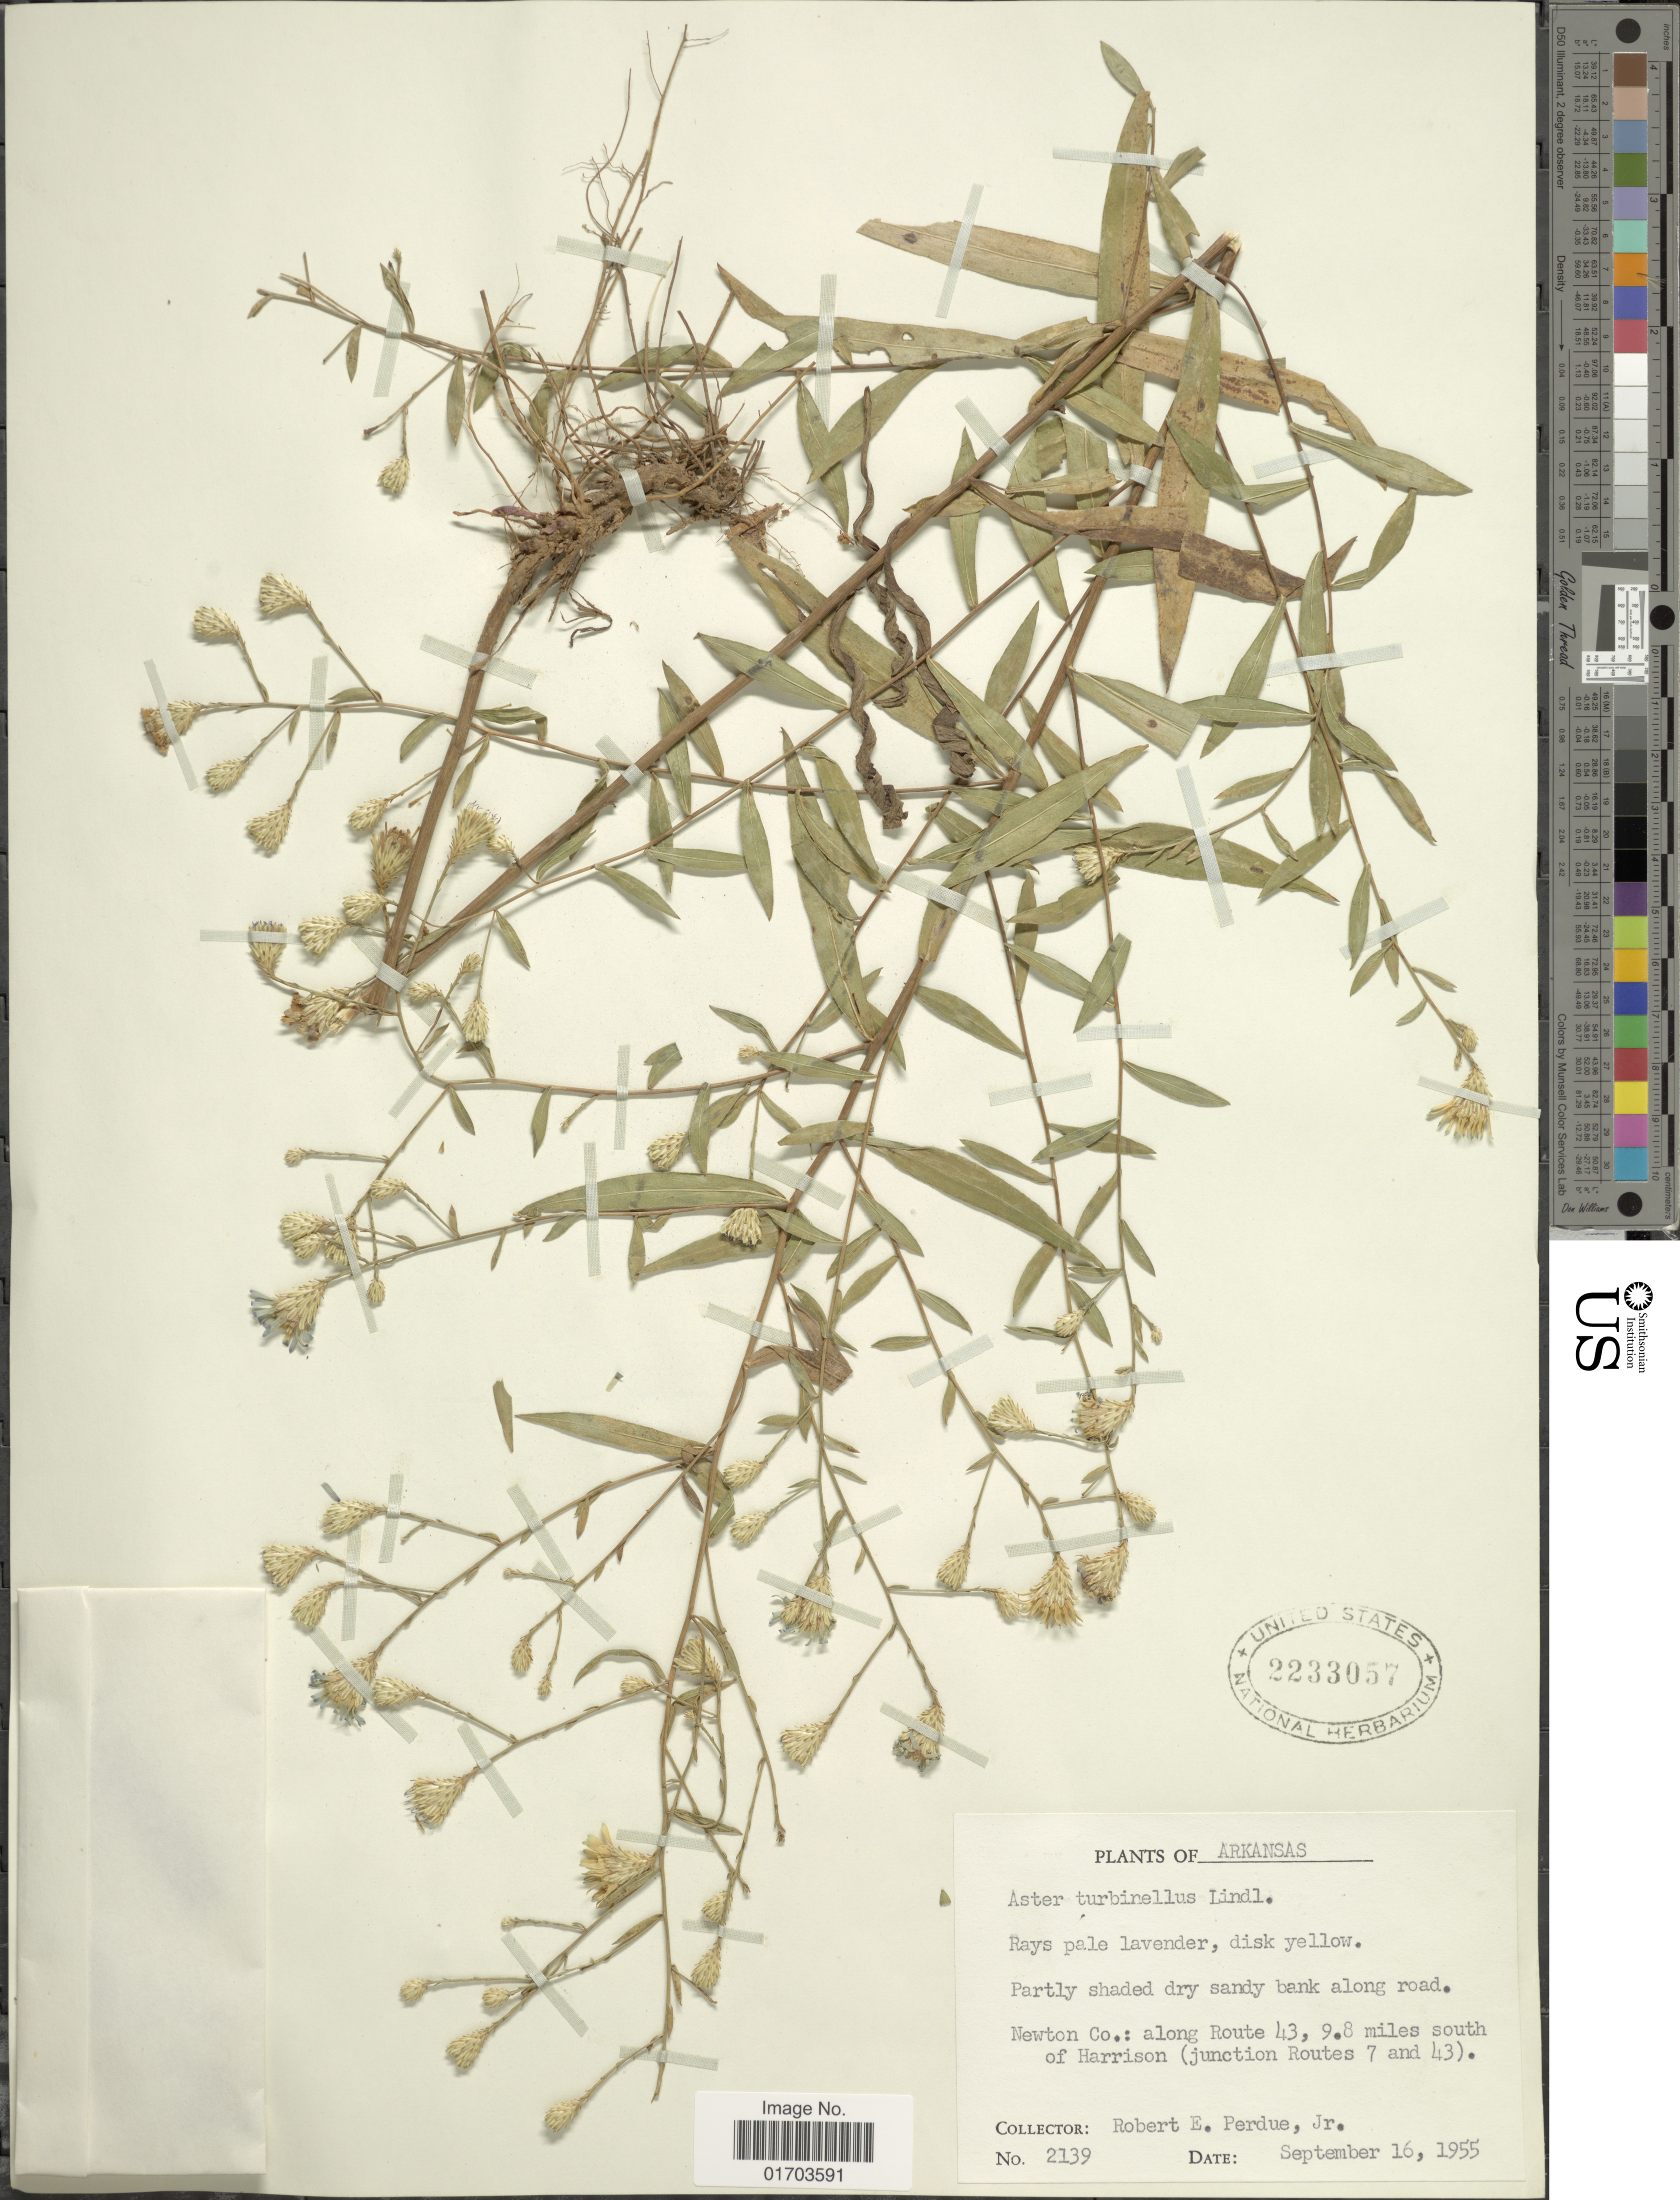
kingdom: Plantae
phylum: Tracheophyta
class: Magnoliopsida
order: Asterales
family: Asteraceae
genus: Symphyotrichum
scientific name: Symphyotrichum turbinellum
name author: (Lindl.) G.L. Nesom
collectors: R. E. Perdue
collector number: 2139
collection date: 1955-09-16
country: United States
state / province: Arkansas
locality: Arkansas. Newton Co.: along Route 43, 9.8 miles south of Harrison (junction Routes 7 and 43).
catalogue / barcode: US 2233057